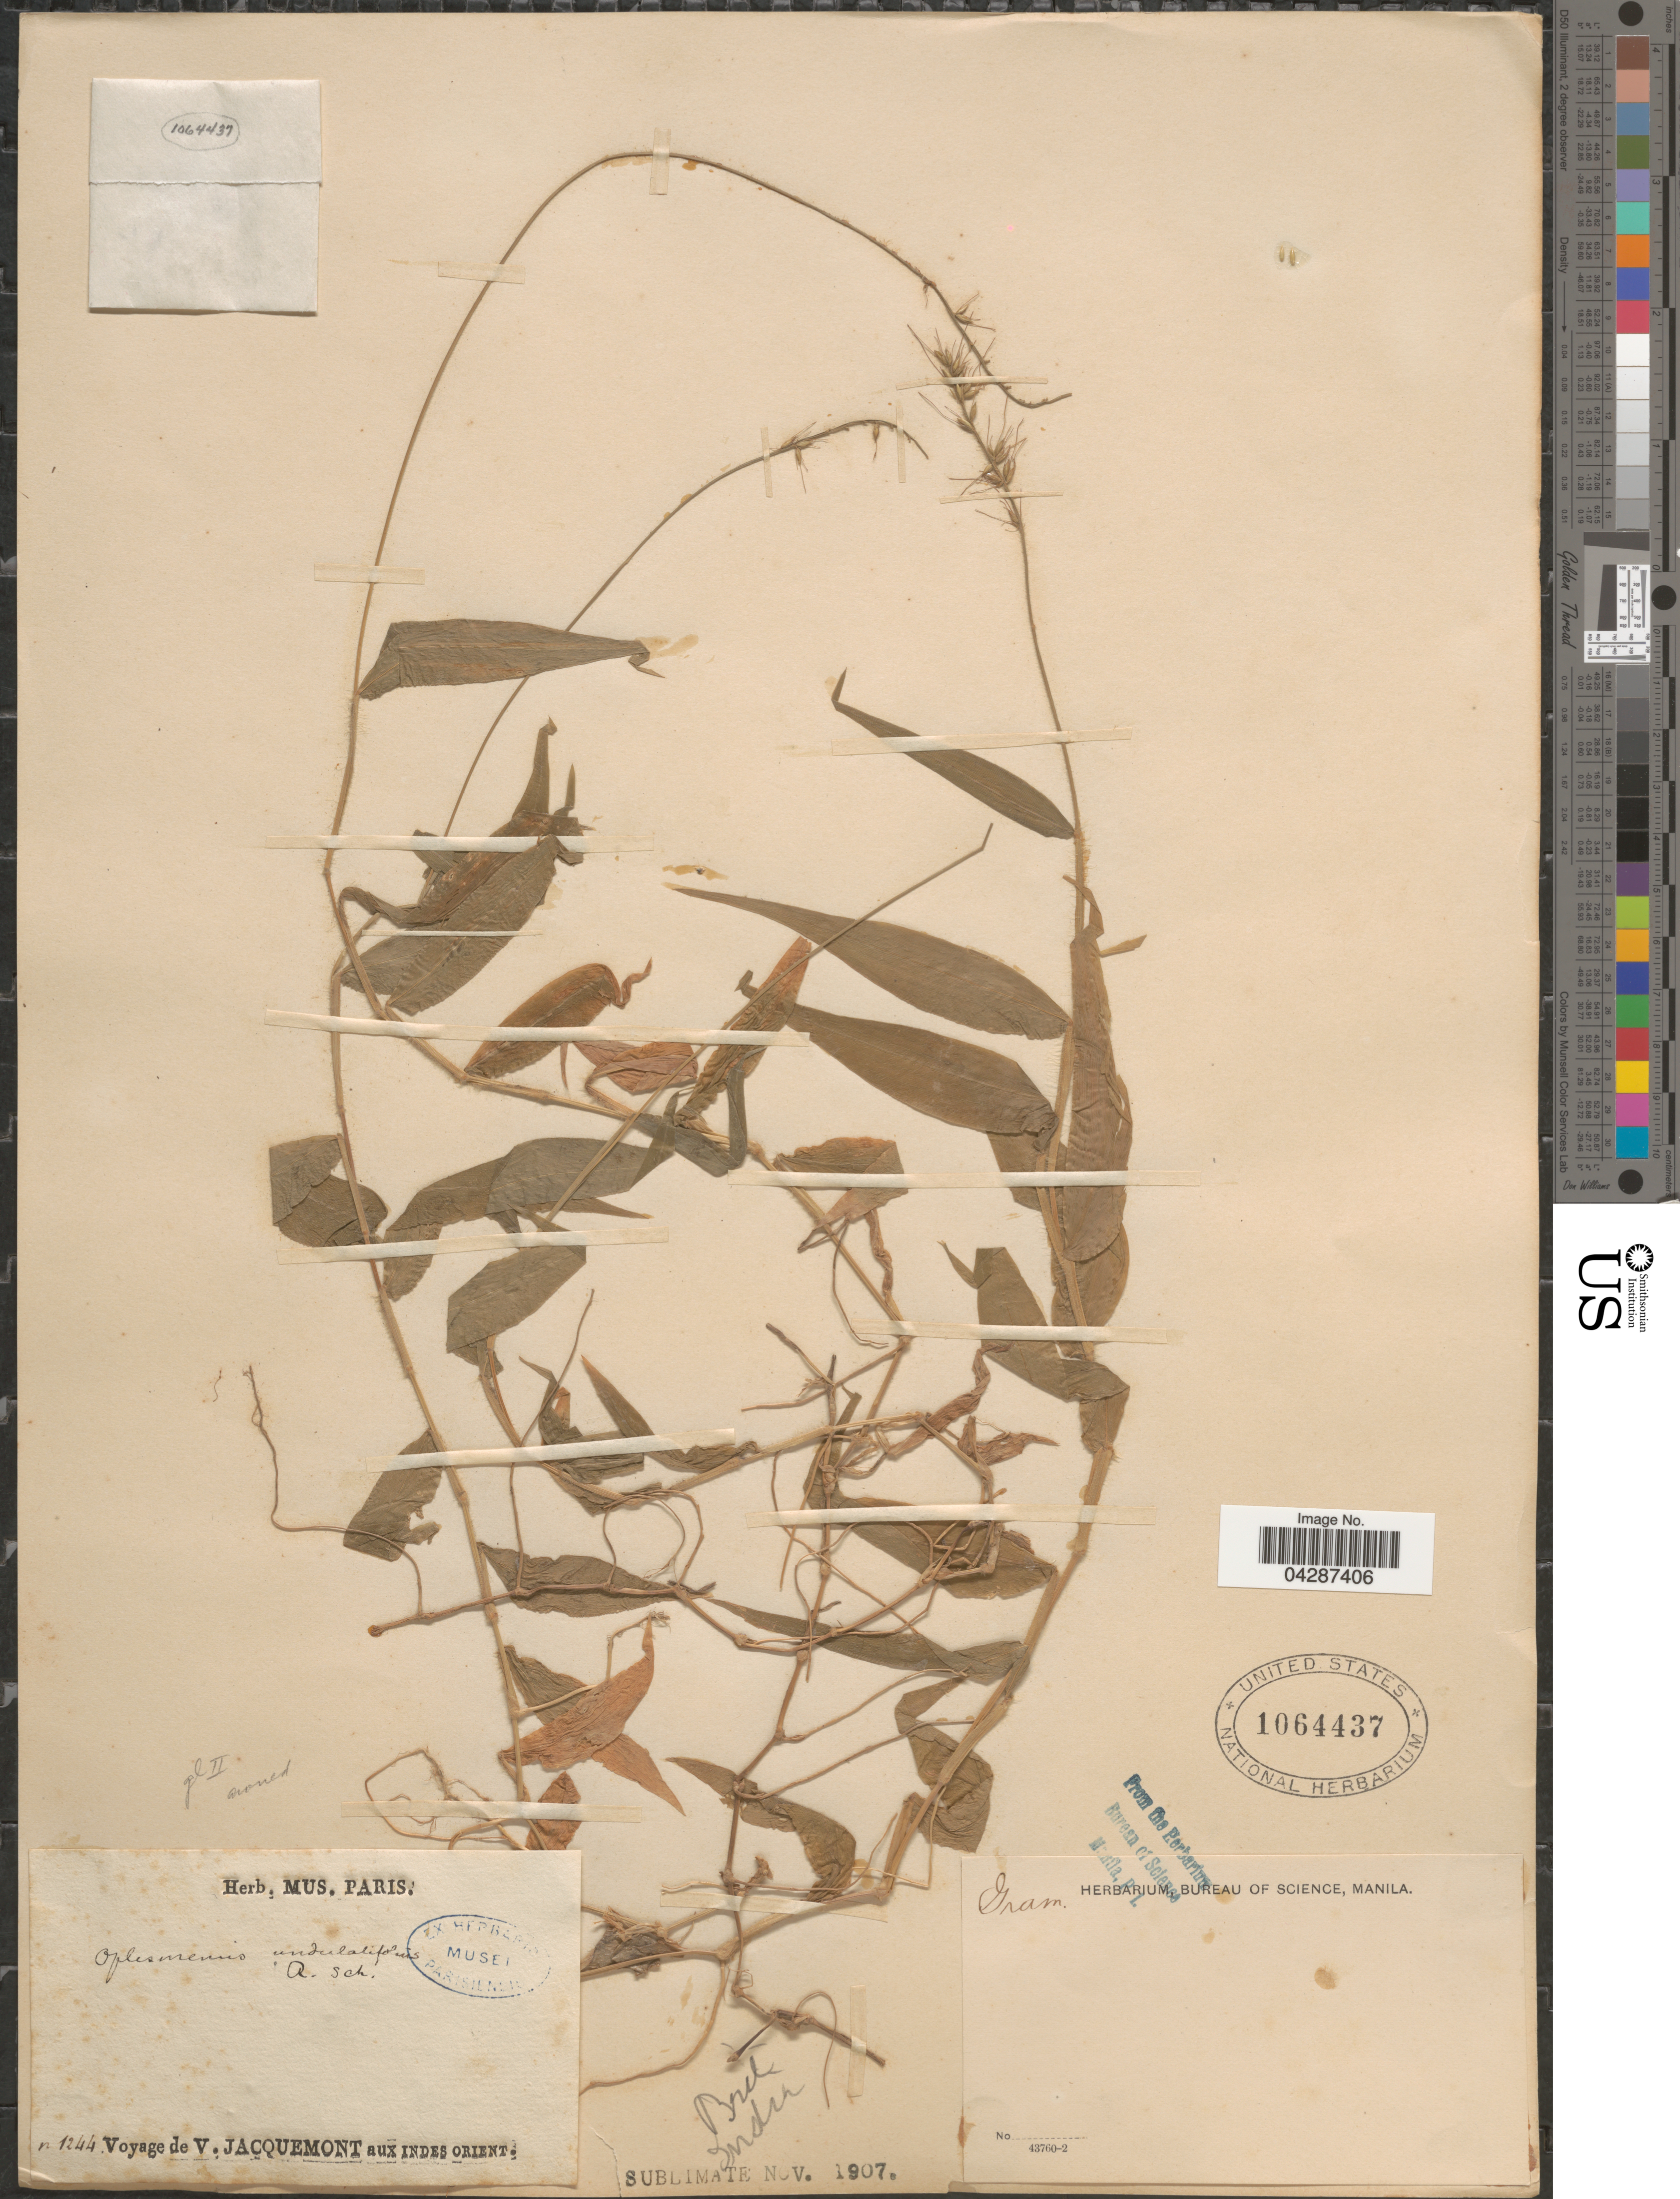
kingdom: Plantae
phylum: Tracheophyta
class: Liliopsida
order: Poales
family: Poaceae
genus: Oplismenus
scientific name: Oplismenus undulatifolius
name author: (Ard.) P. Beauv.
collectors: V. Jacquemont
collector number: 1244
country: India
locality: Voyage de V. Jacquemont aux Indes Orient.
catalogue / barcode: US 1064437